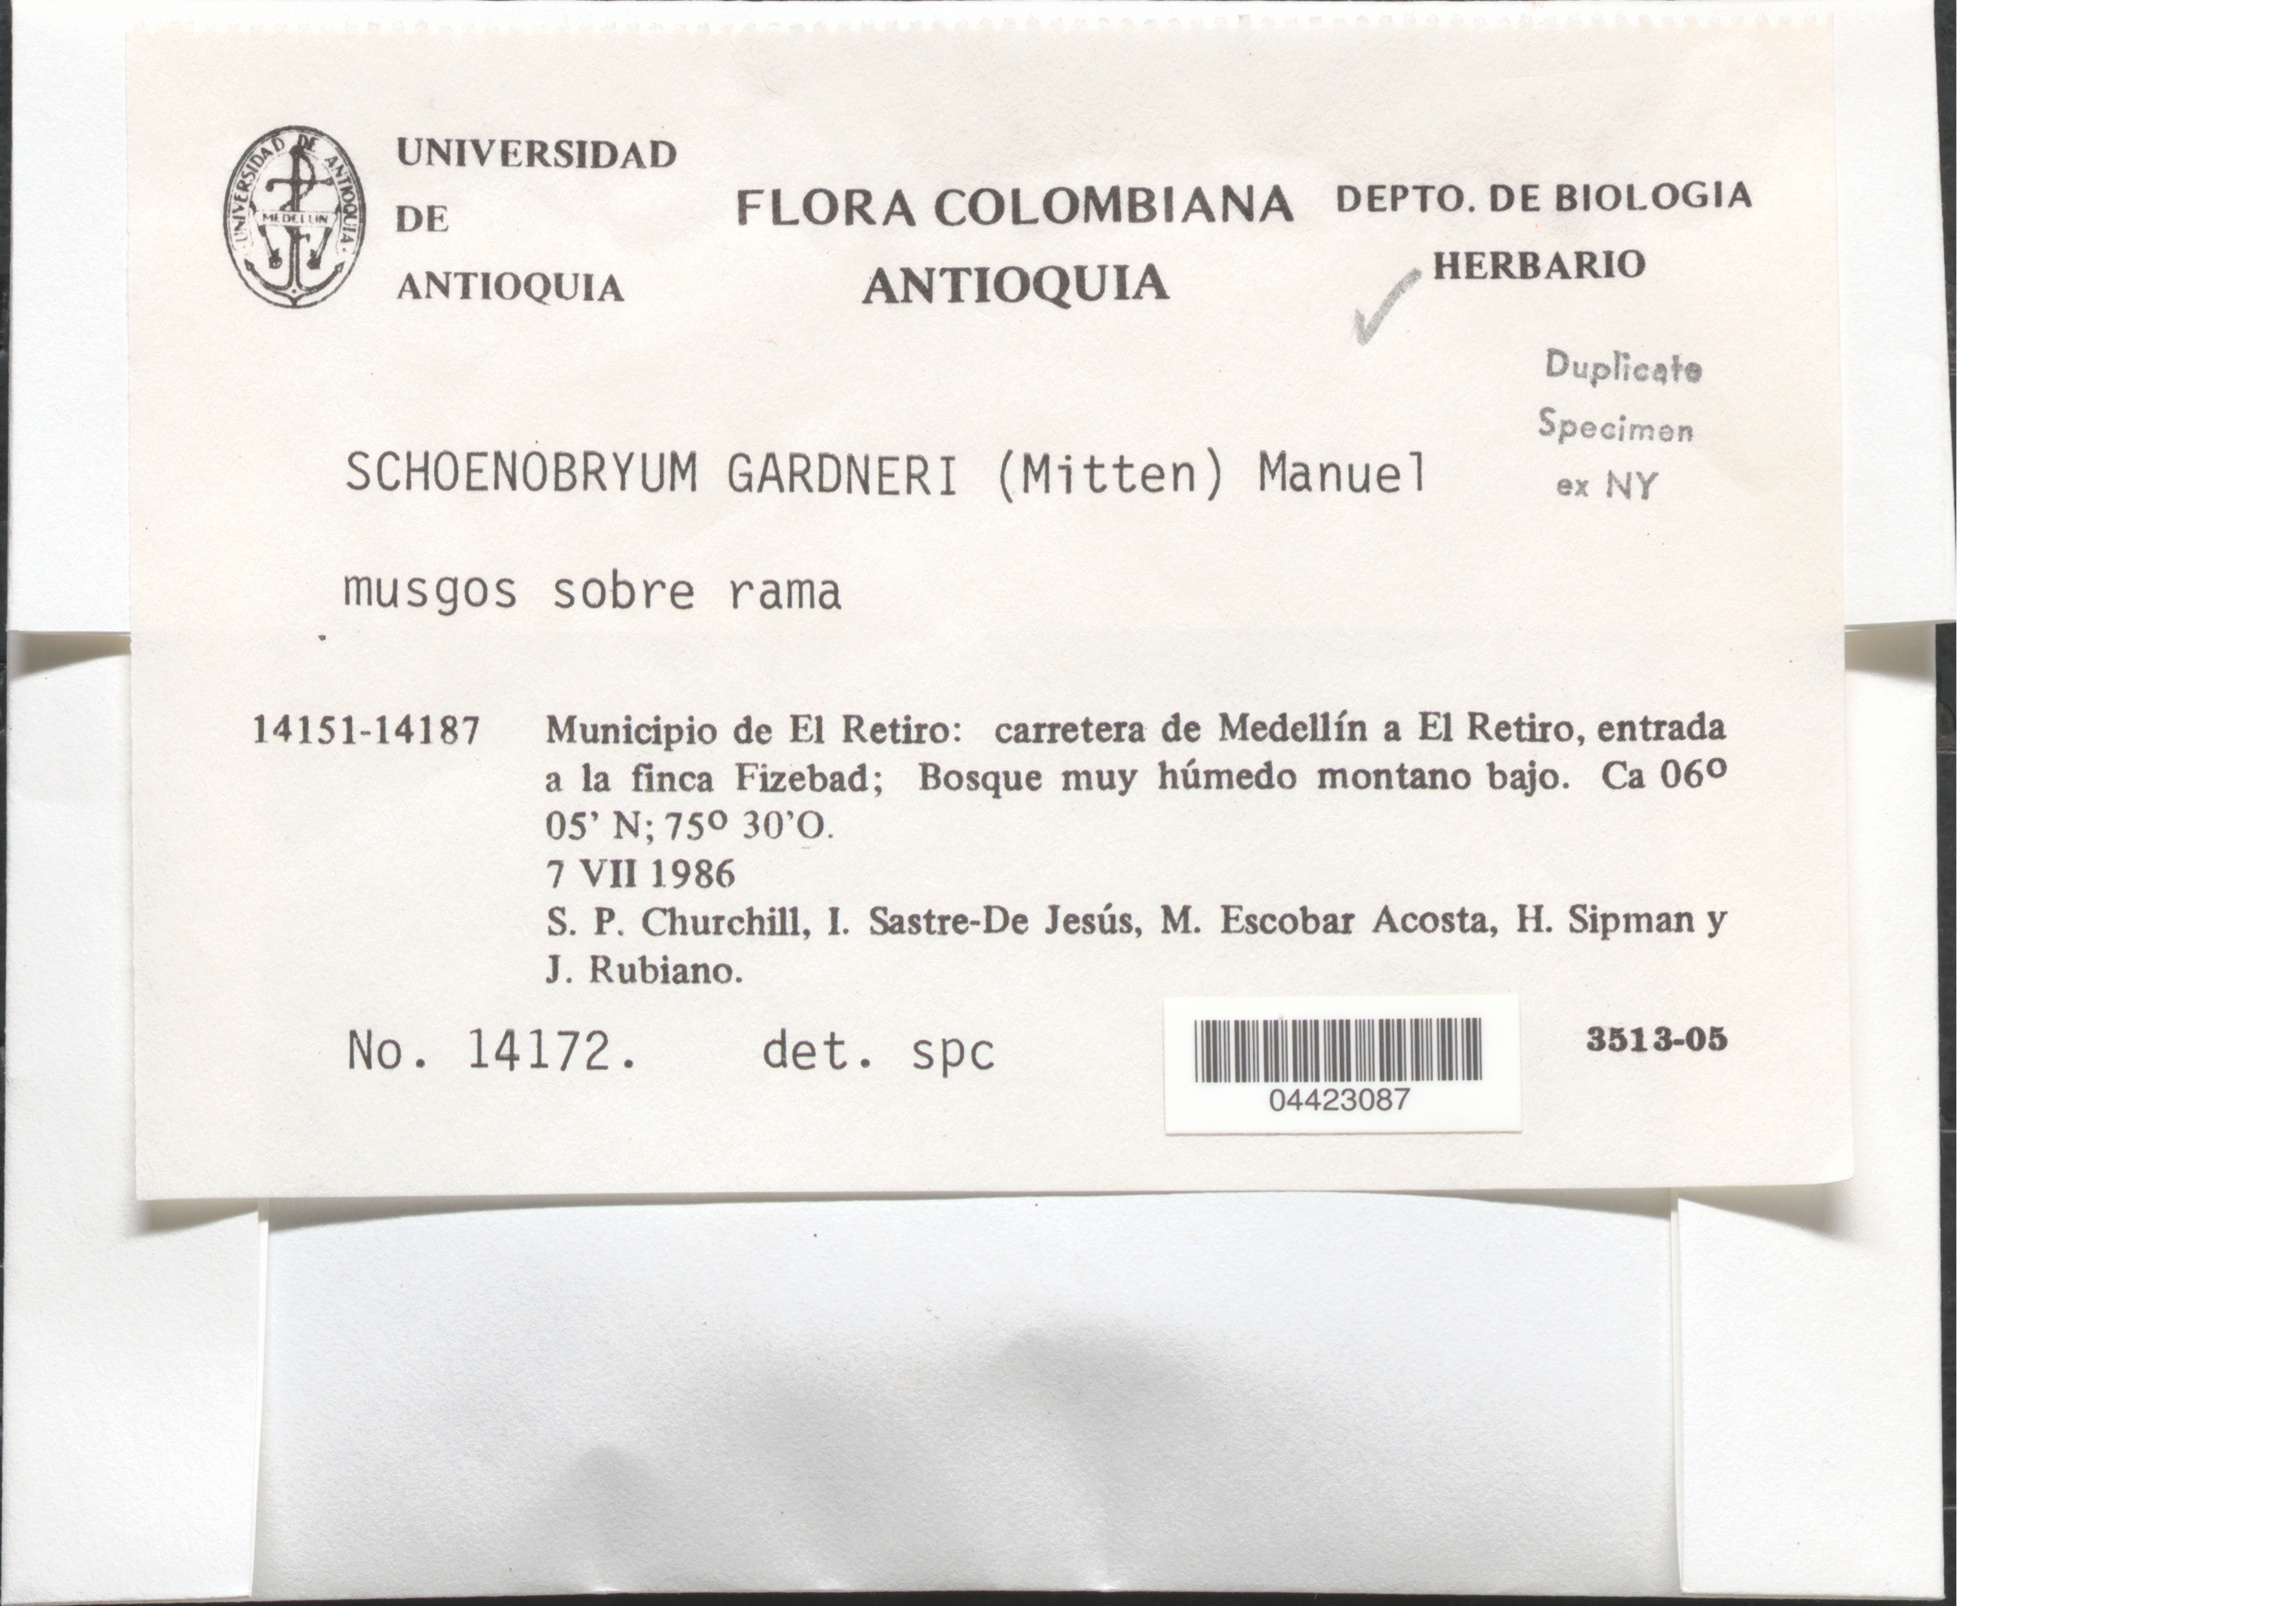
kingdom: Plantae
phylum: Bryophyta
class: Bryopsida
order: Hypnales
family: Cryphaeaceae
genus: Acrocryphaea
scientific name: Acrocryphaea gardneri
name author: (Mitt.) A. Jaeger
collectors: S. Churchill, I. Sastre-de Jesús, M. Escobar, H. Sipman & J. Rubiano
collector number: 14172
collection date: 1986-07-07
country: Colombia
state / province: Antioquia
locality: Municipio de El Retiro: carretera de Medellín a El Retiro, entrada a la finca Fizebad.